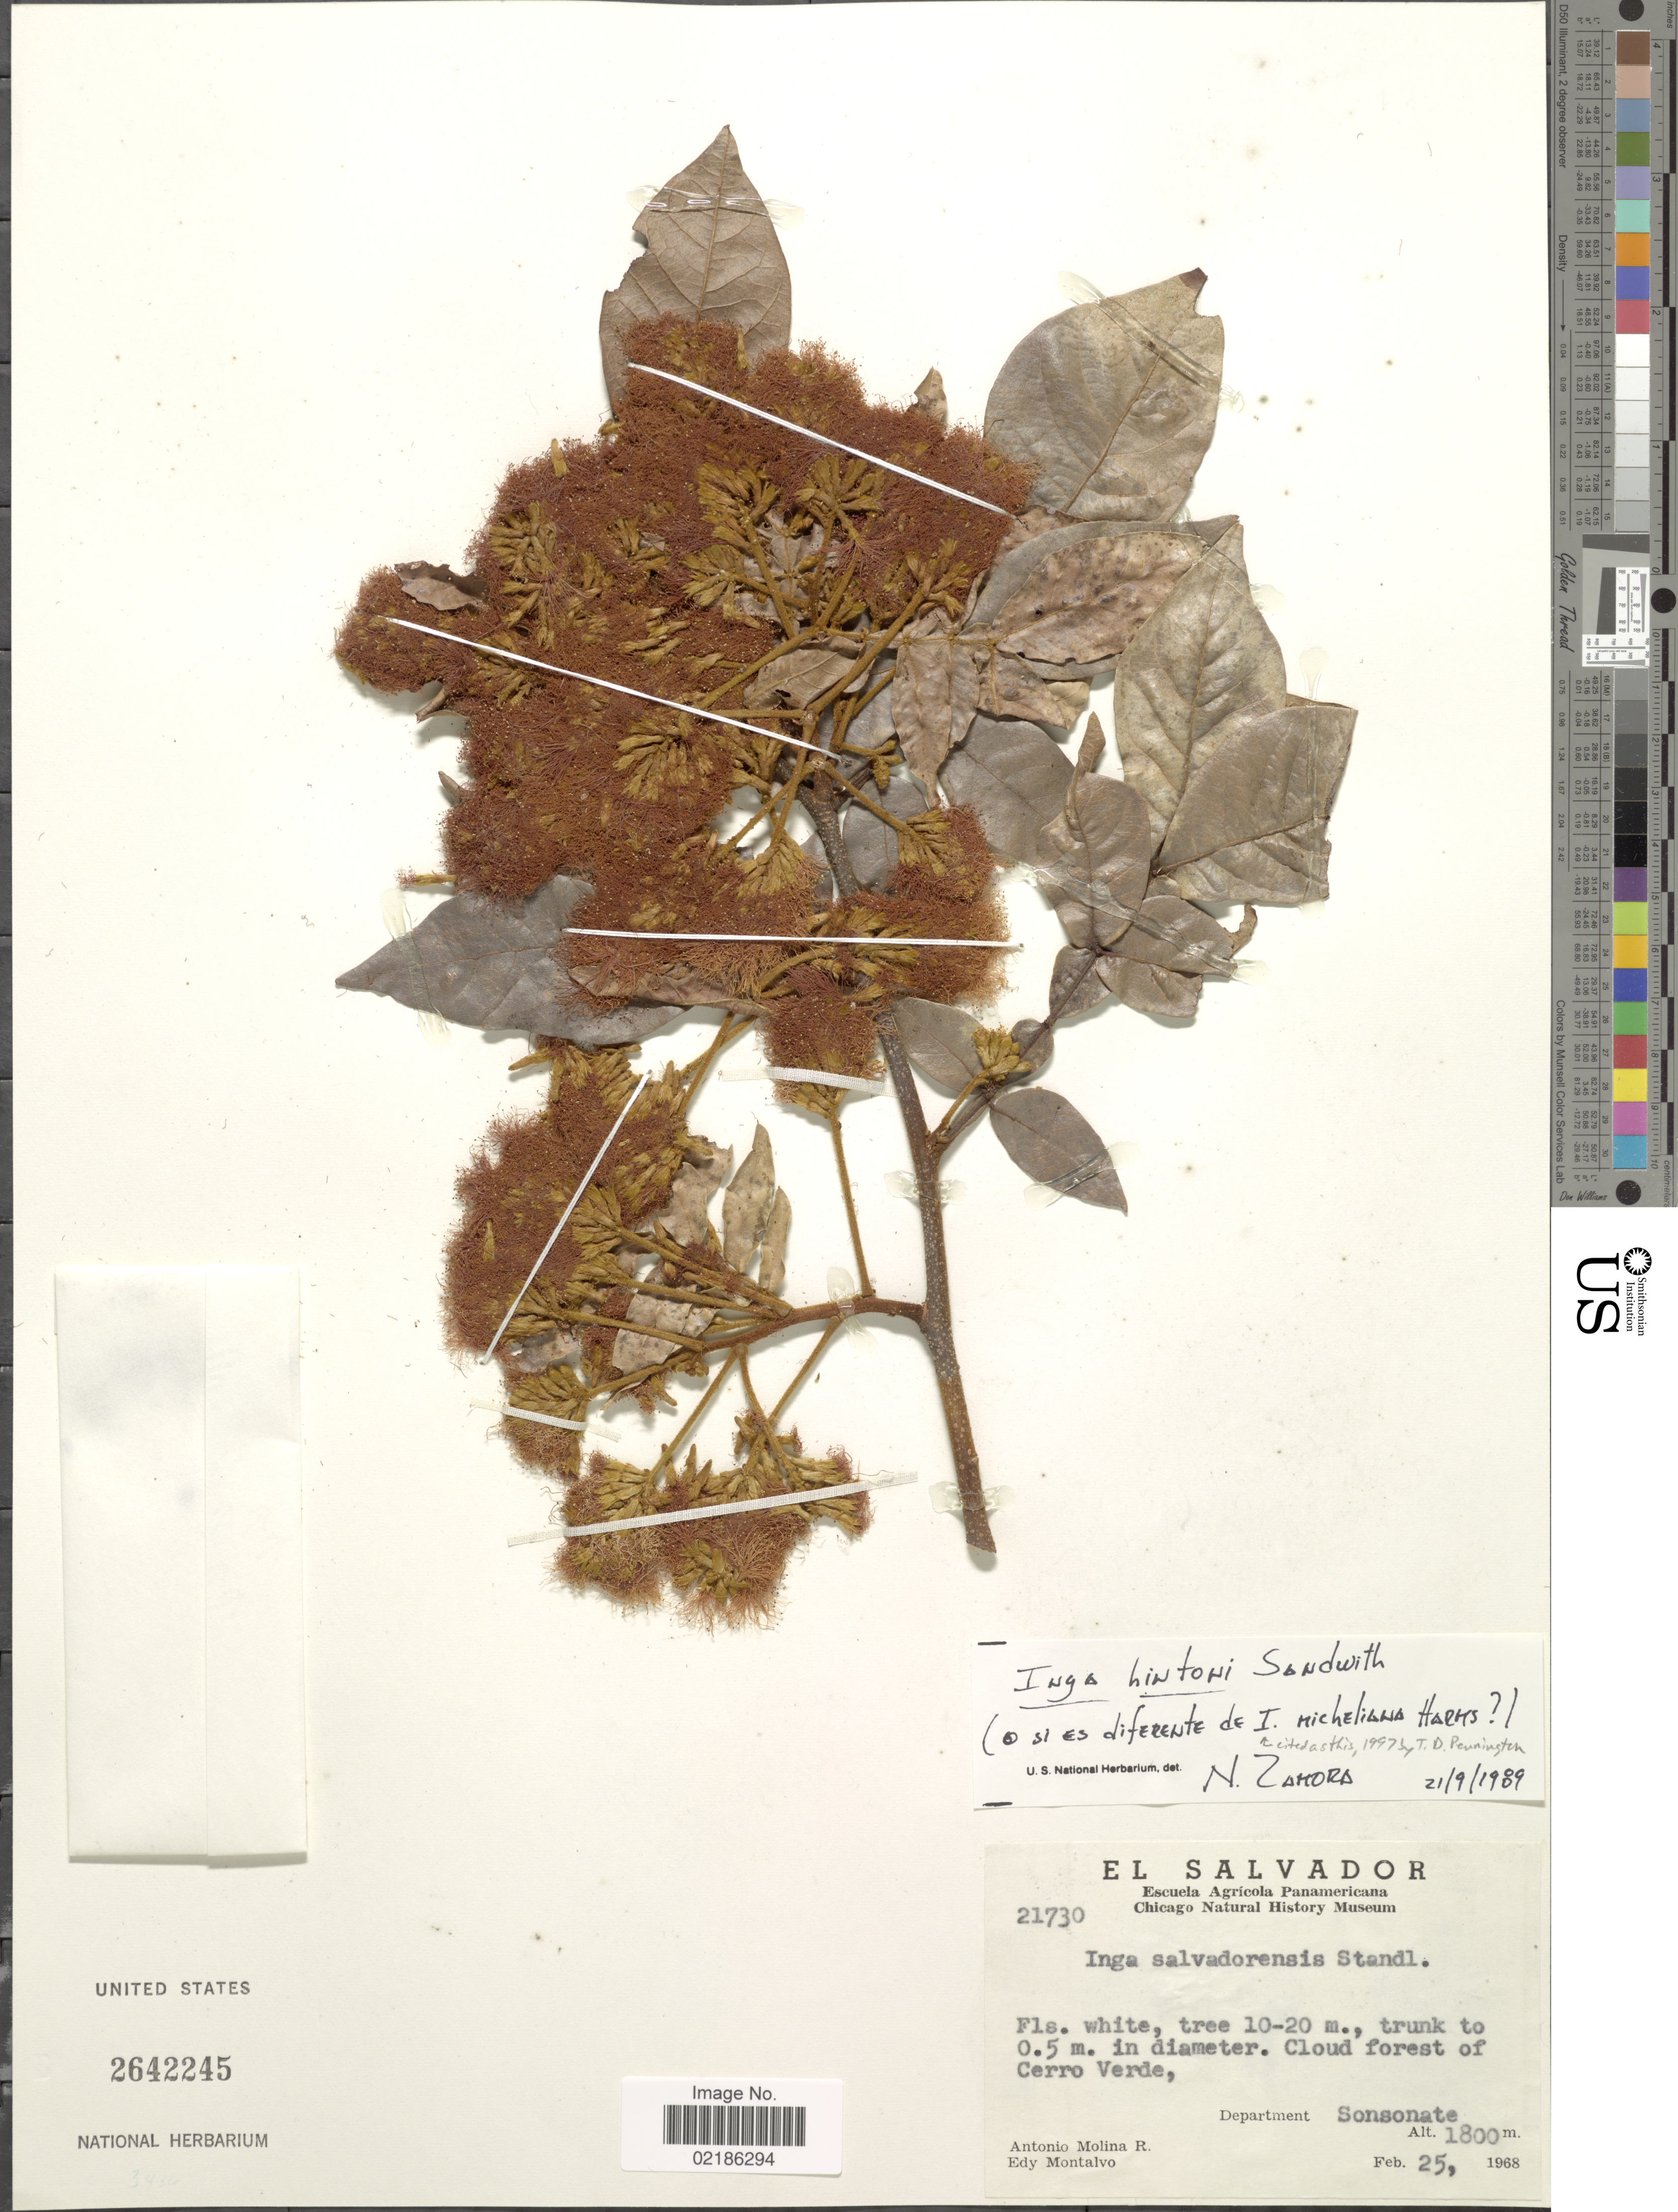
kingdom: Plantae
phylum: Tracheophyta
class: Magnoliopsida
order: Fabales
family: Fabaceae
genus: Inga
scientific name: Inga micheliana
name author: Harms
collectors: A. Molina R. & E. A. Montalvo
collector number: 21730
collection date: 1968-02-25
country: El Salvador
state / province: Sonsonate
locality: Cloud forest of Verde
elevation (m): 1800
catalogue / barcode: US 2642245